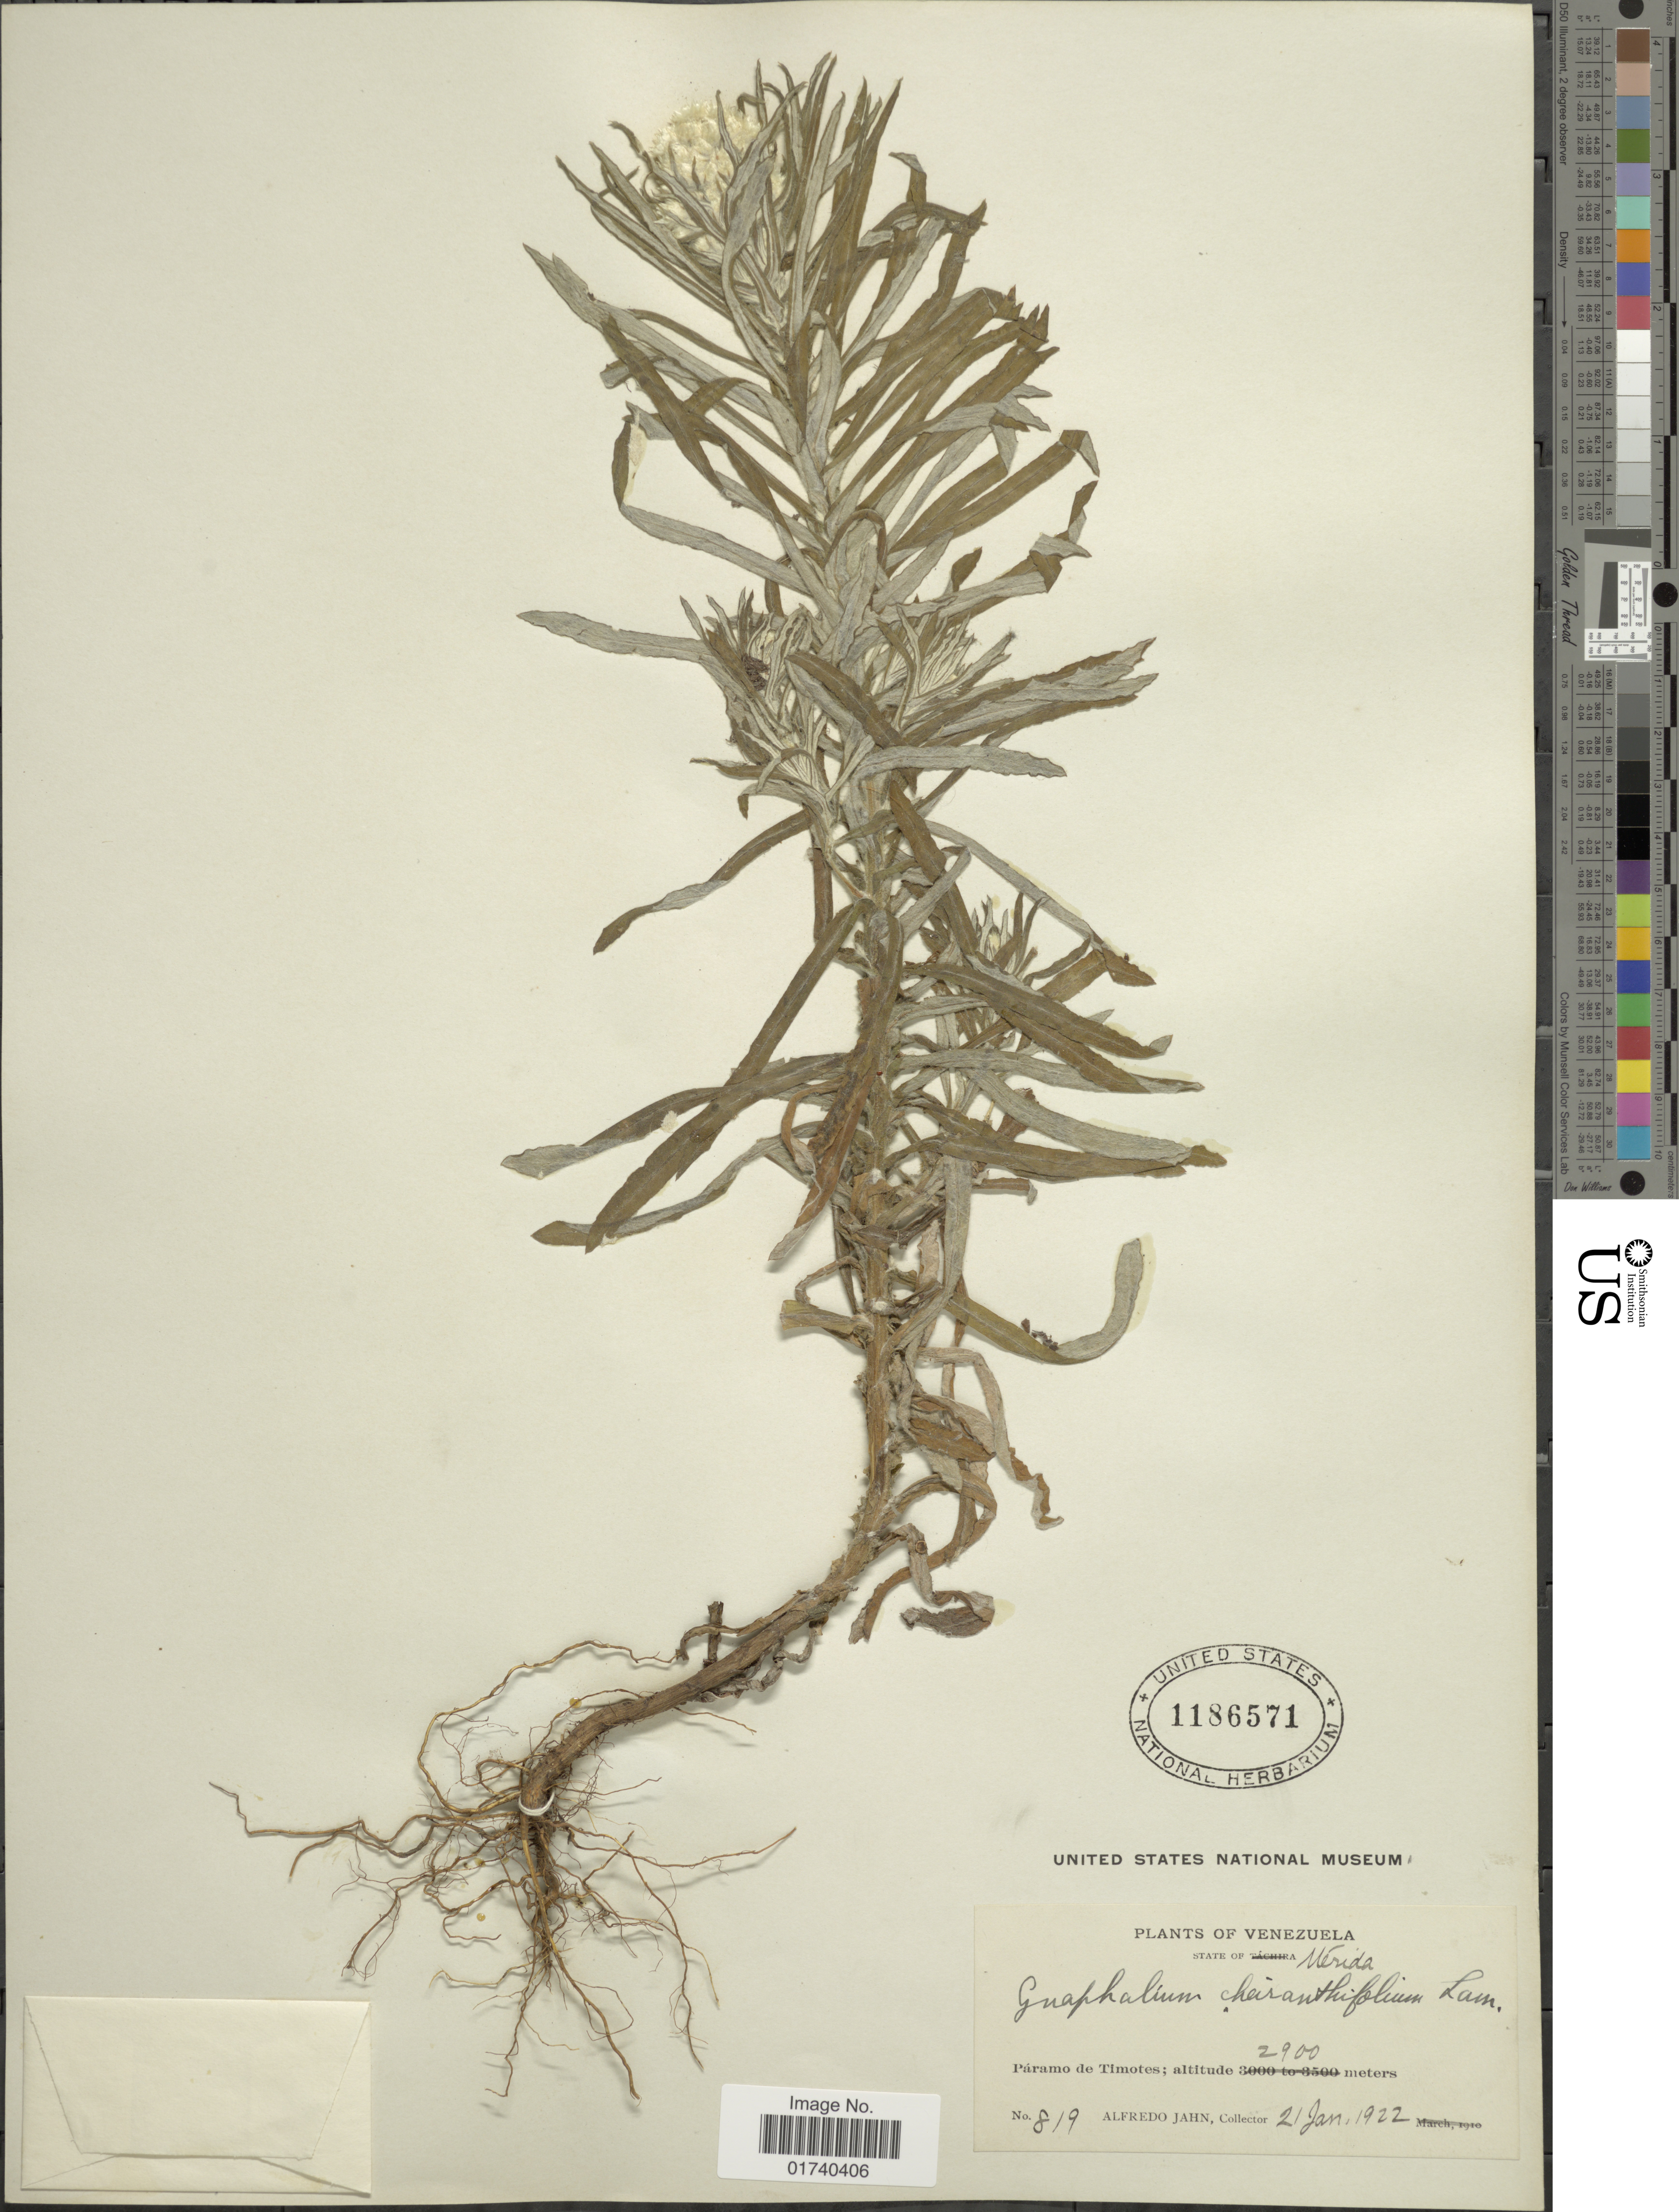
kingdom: Plantae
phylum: Tracheophyta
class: Magnoliopsida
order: Asterales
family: Asteraceae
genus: Pseudognaphalium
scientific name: Pseudognaphalium viscosum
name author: (Kunth) Anderb.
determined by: Nesom, Guy L.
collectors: A. Jahn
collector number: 819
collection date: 1922-01-21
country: Venezuela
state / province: Mérida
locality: State of Merida, Paramo de Timotes.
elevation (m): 2900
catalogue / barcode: US 1186571